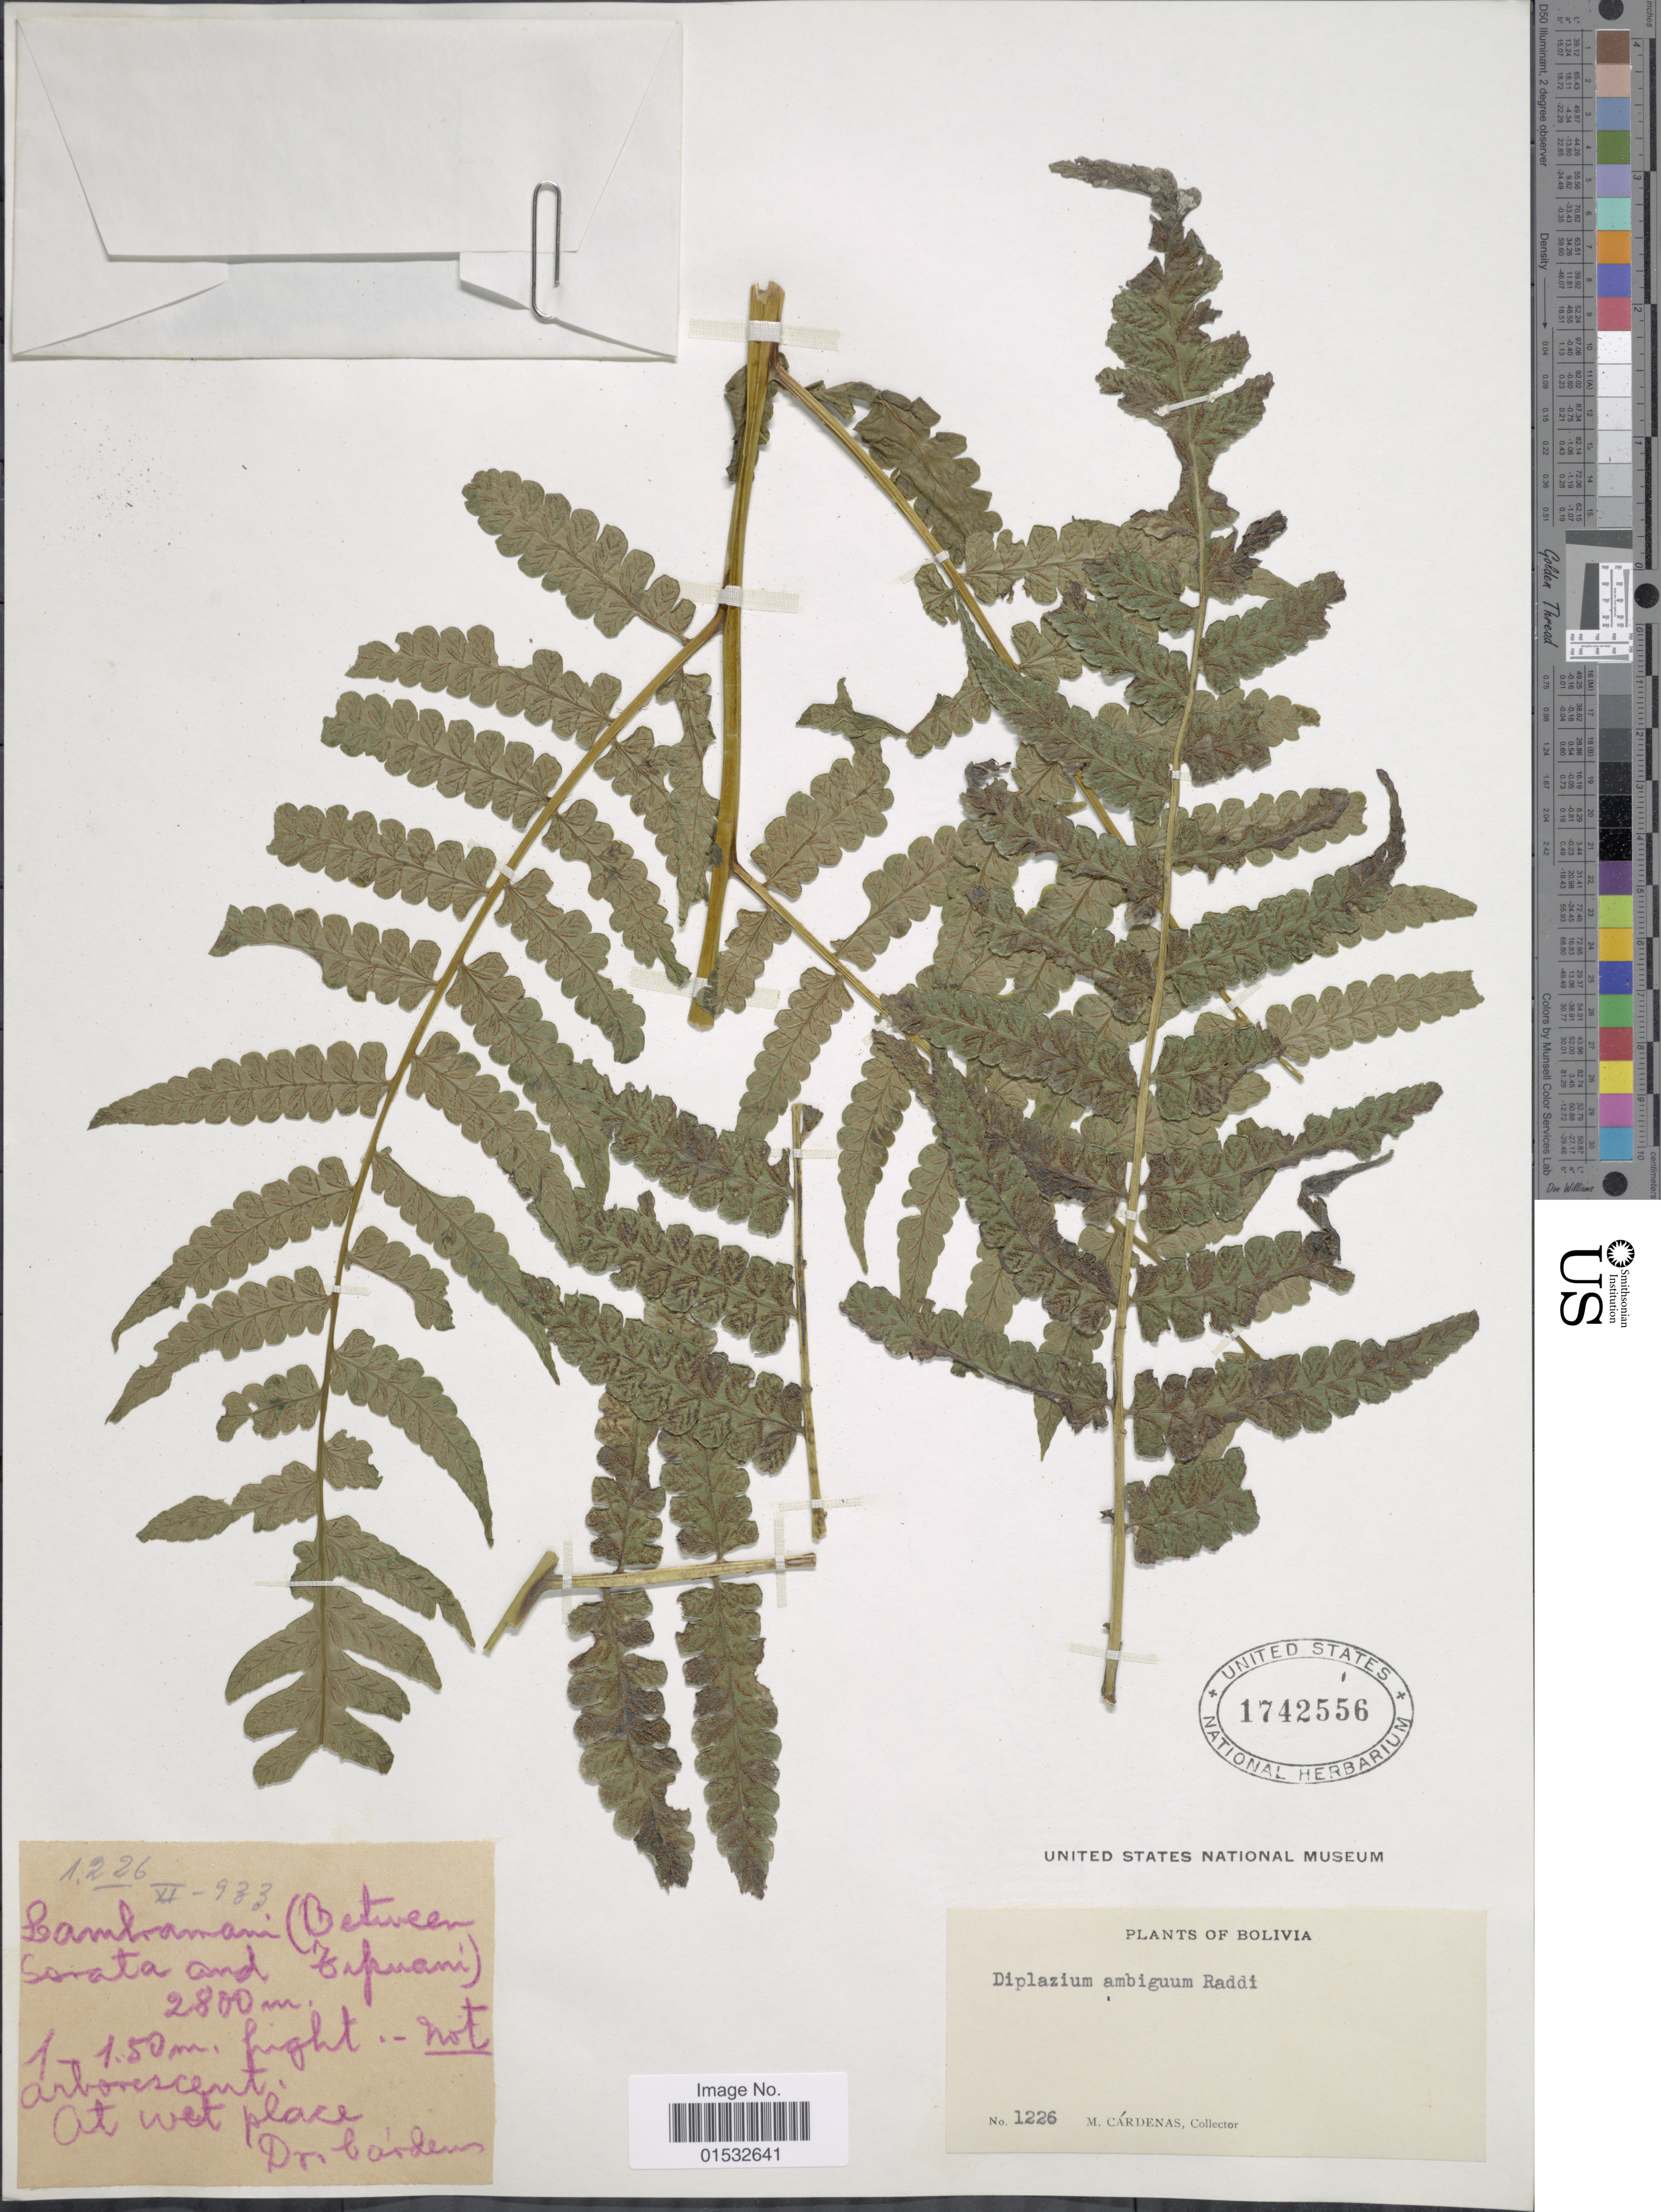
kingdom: Plantae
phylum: Tracheophyta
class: Polypodiopsida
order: Polypodiales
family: Athyriaceae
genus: Diplazium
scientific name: Diplazium ambiguum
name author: Raddi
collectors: M. Cárdenas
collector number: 1226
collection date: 1933-11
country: Bolivia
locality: Bambramani (Between Sorata and Tipuani)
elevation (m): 2800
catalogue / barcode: US 1742556